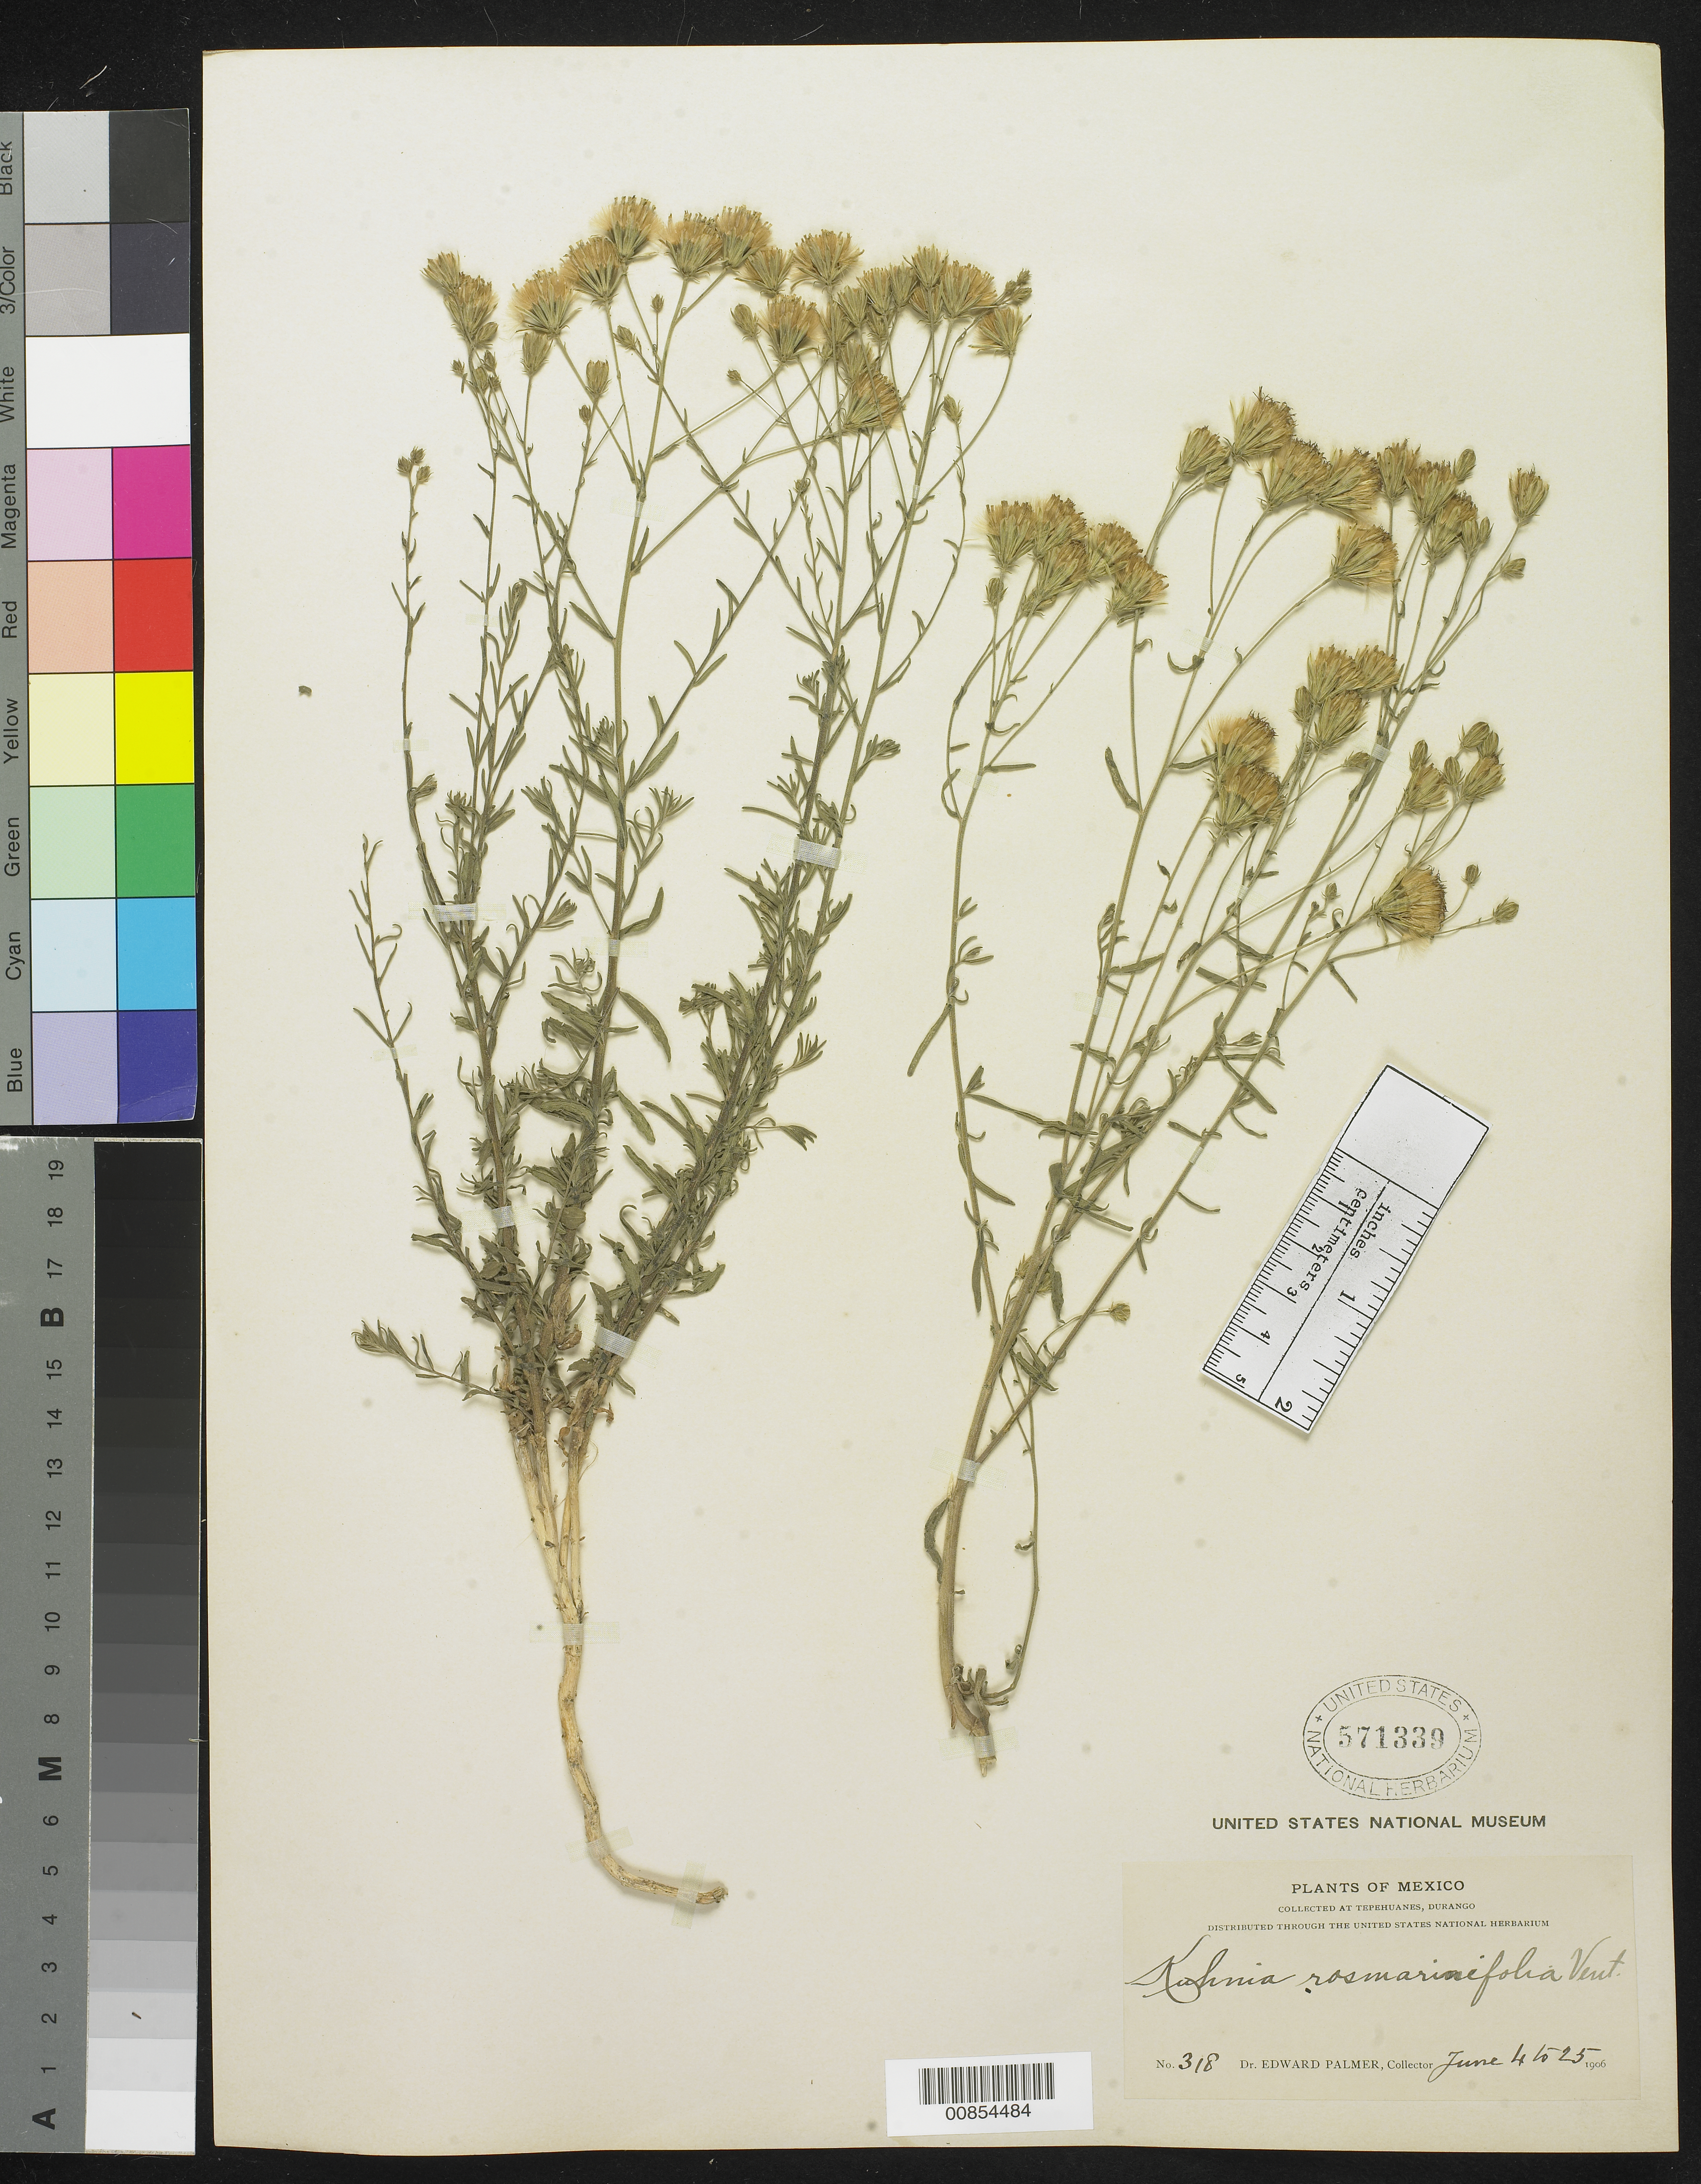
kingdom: Plantae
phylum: Tracheophyta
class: Magnoliopsida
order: Asterales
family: Asteraceae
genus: Brickellia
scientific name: Brickellia rosmarinifolia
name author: (Vent.) W.A. Weber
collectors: E. Palmer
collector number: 318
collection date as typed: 04 Jun 1906 to 25 Jun 1906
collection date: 1906-06-04/1906-06-25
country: Mexico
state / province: Durango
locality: Tepehuanes, Durango.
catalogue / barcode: US 571339